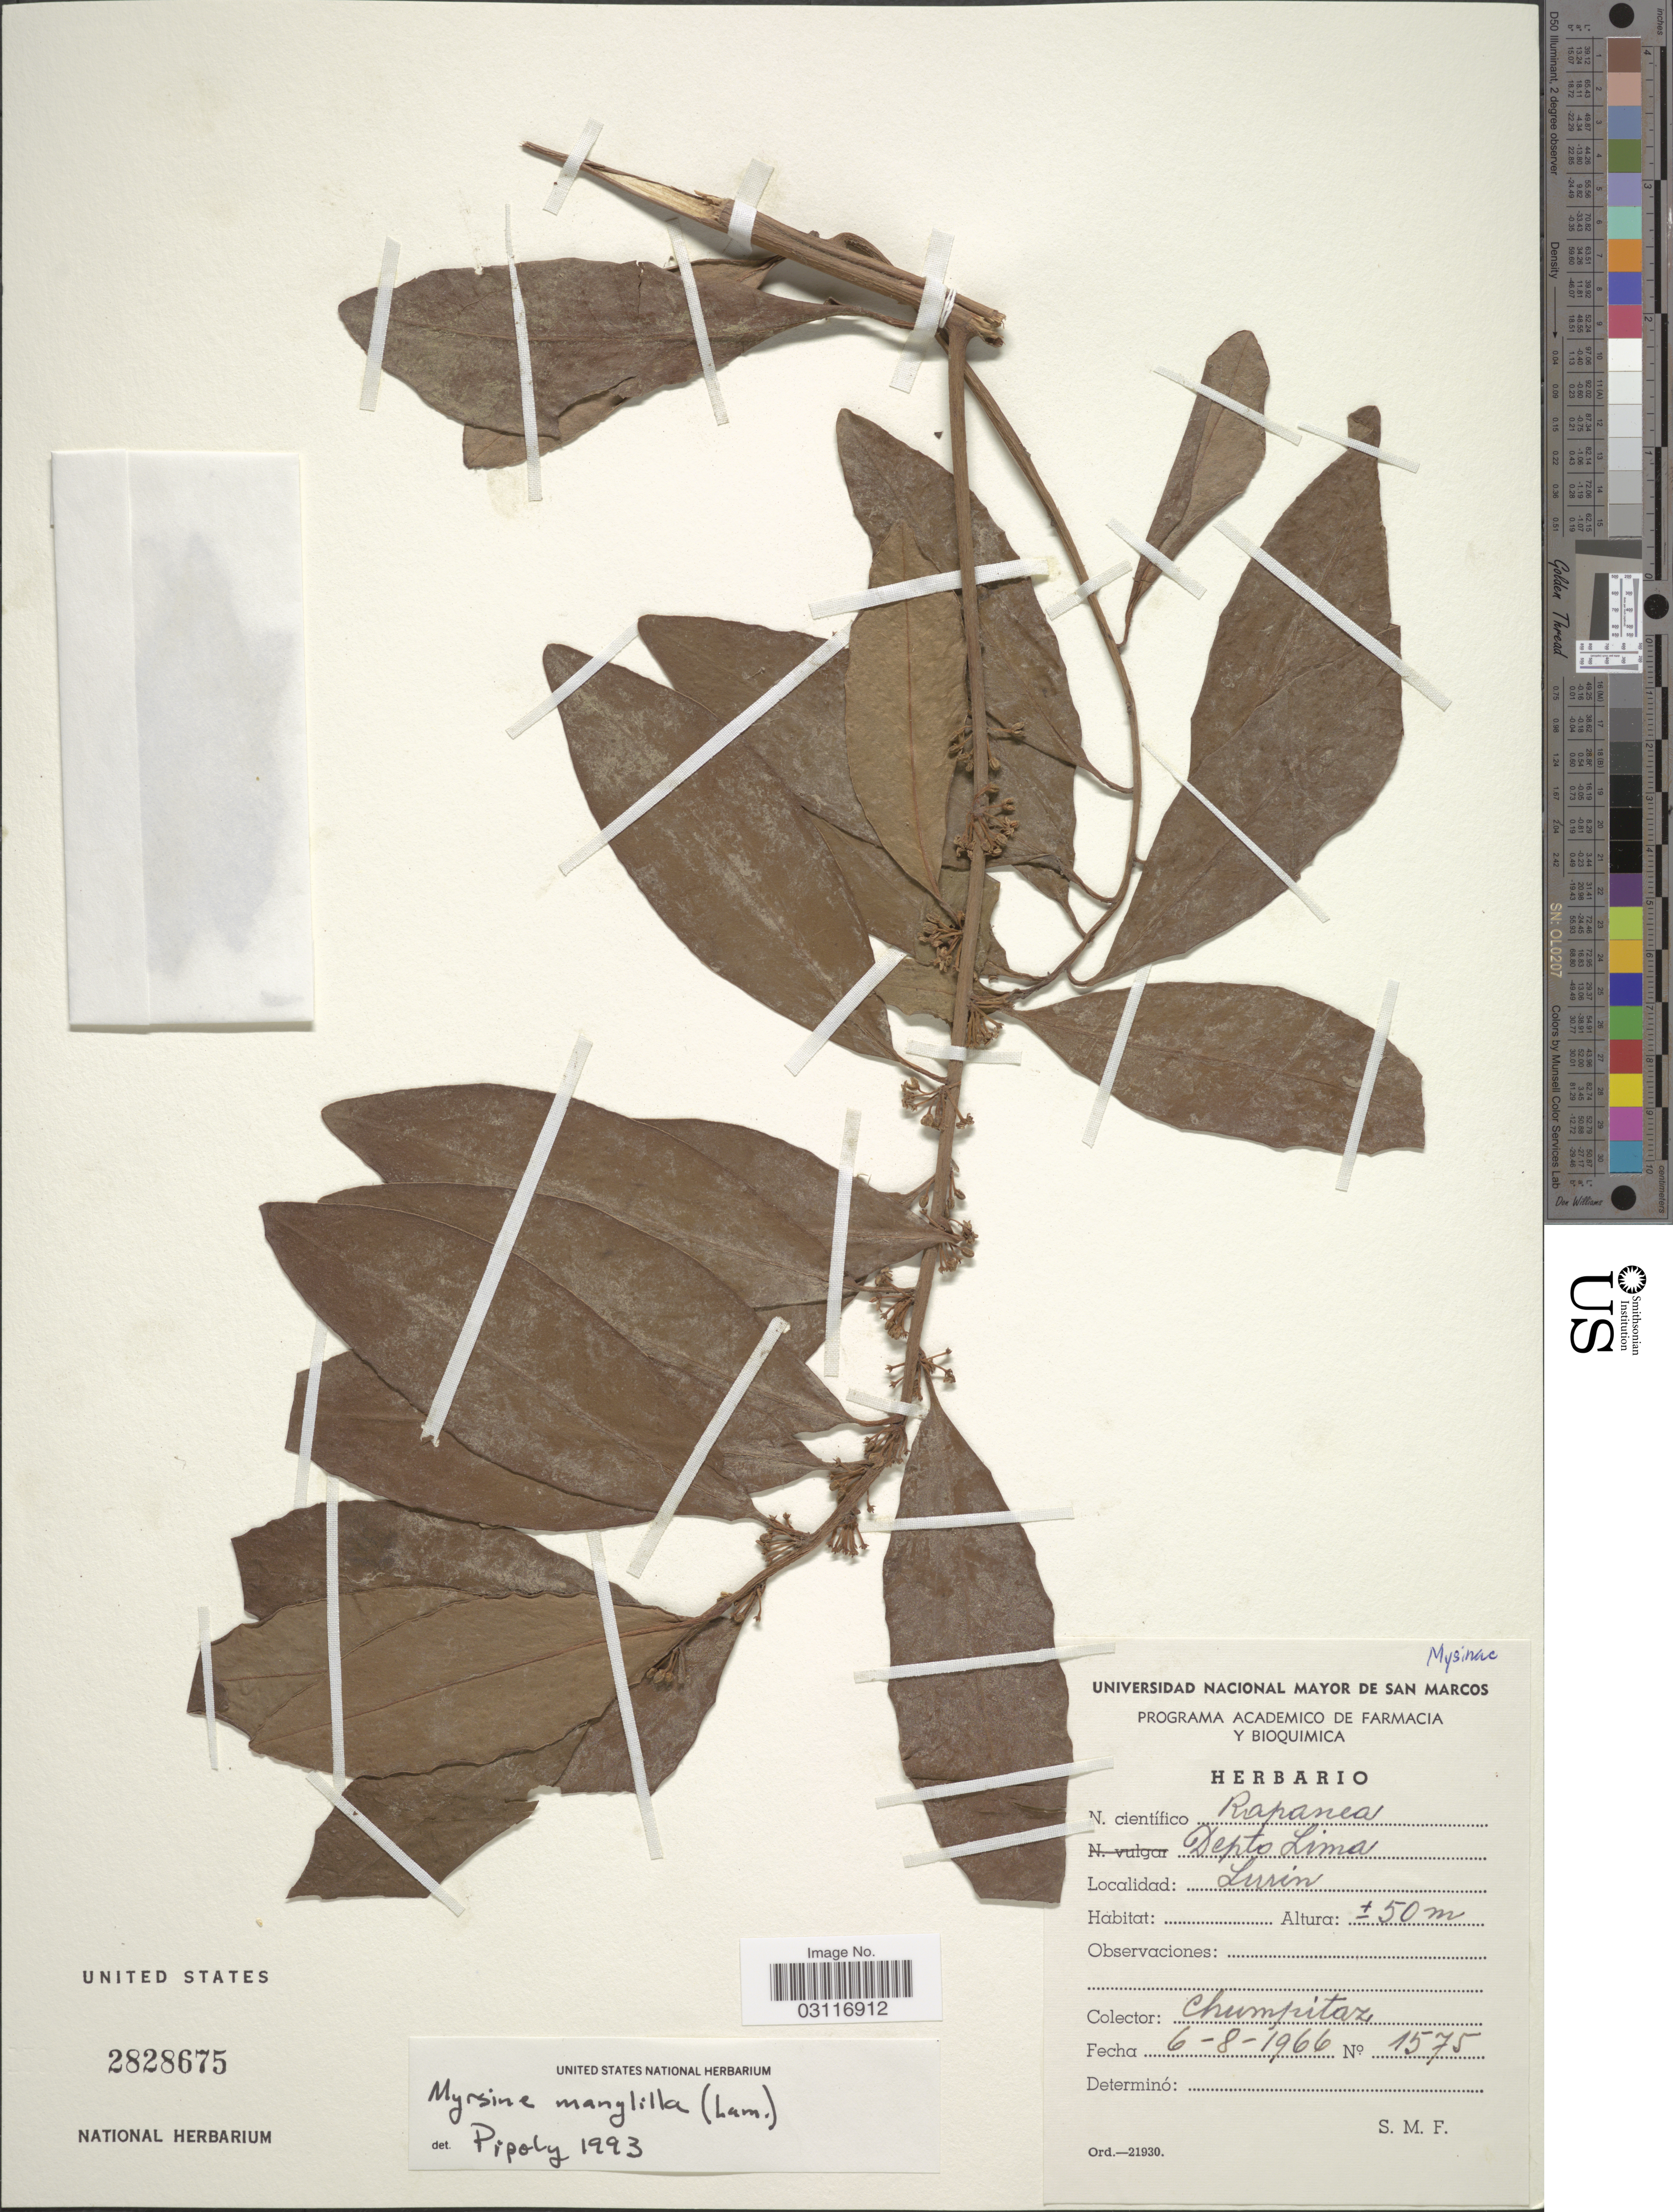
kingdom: Plantae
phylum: Tracheophyta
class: Magnoliopsida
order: Ericales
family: Primulaceae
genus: Myrsine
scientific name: Myrsine manglilla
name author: (Dombey ex Lam.) R. Br.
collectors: Chumpitáz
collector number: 1575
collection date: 1966-08-06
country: Peru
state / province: Lima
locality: Depto Lima, Lurin.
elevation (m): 50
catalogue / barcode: US 2828675